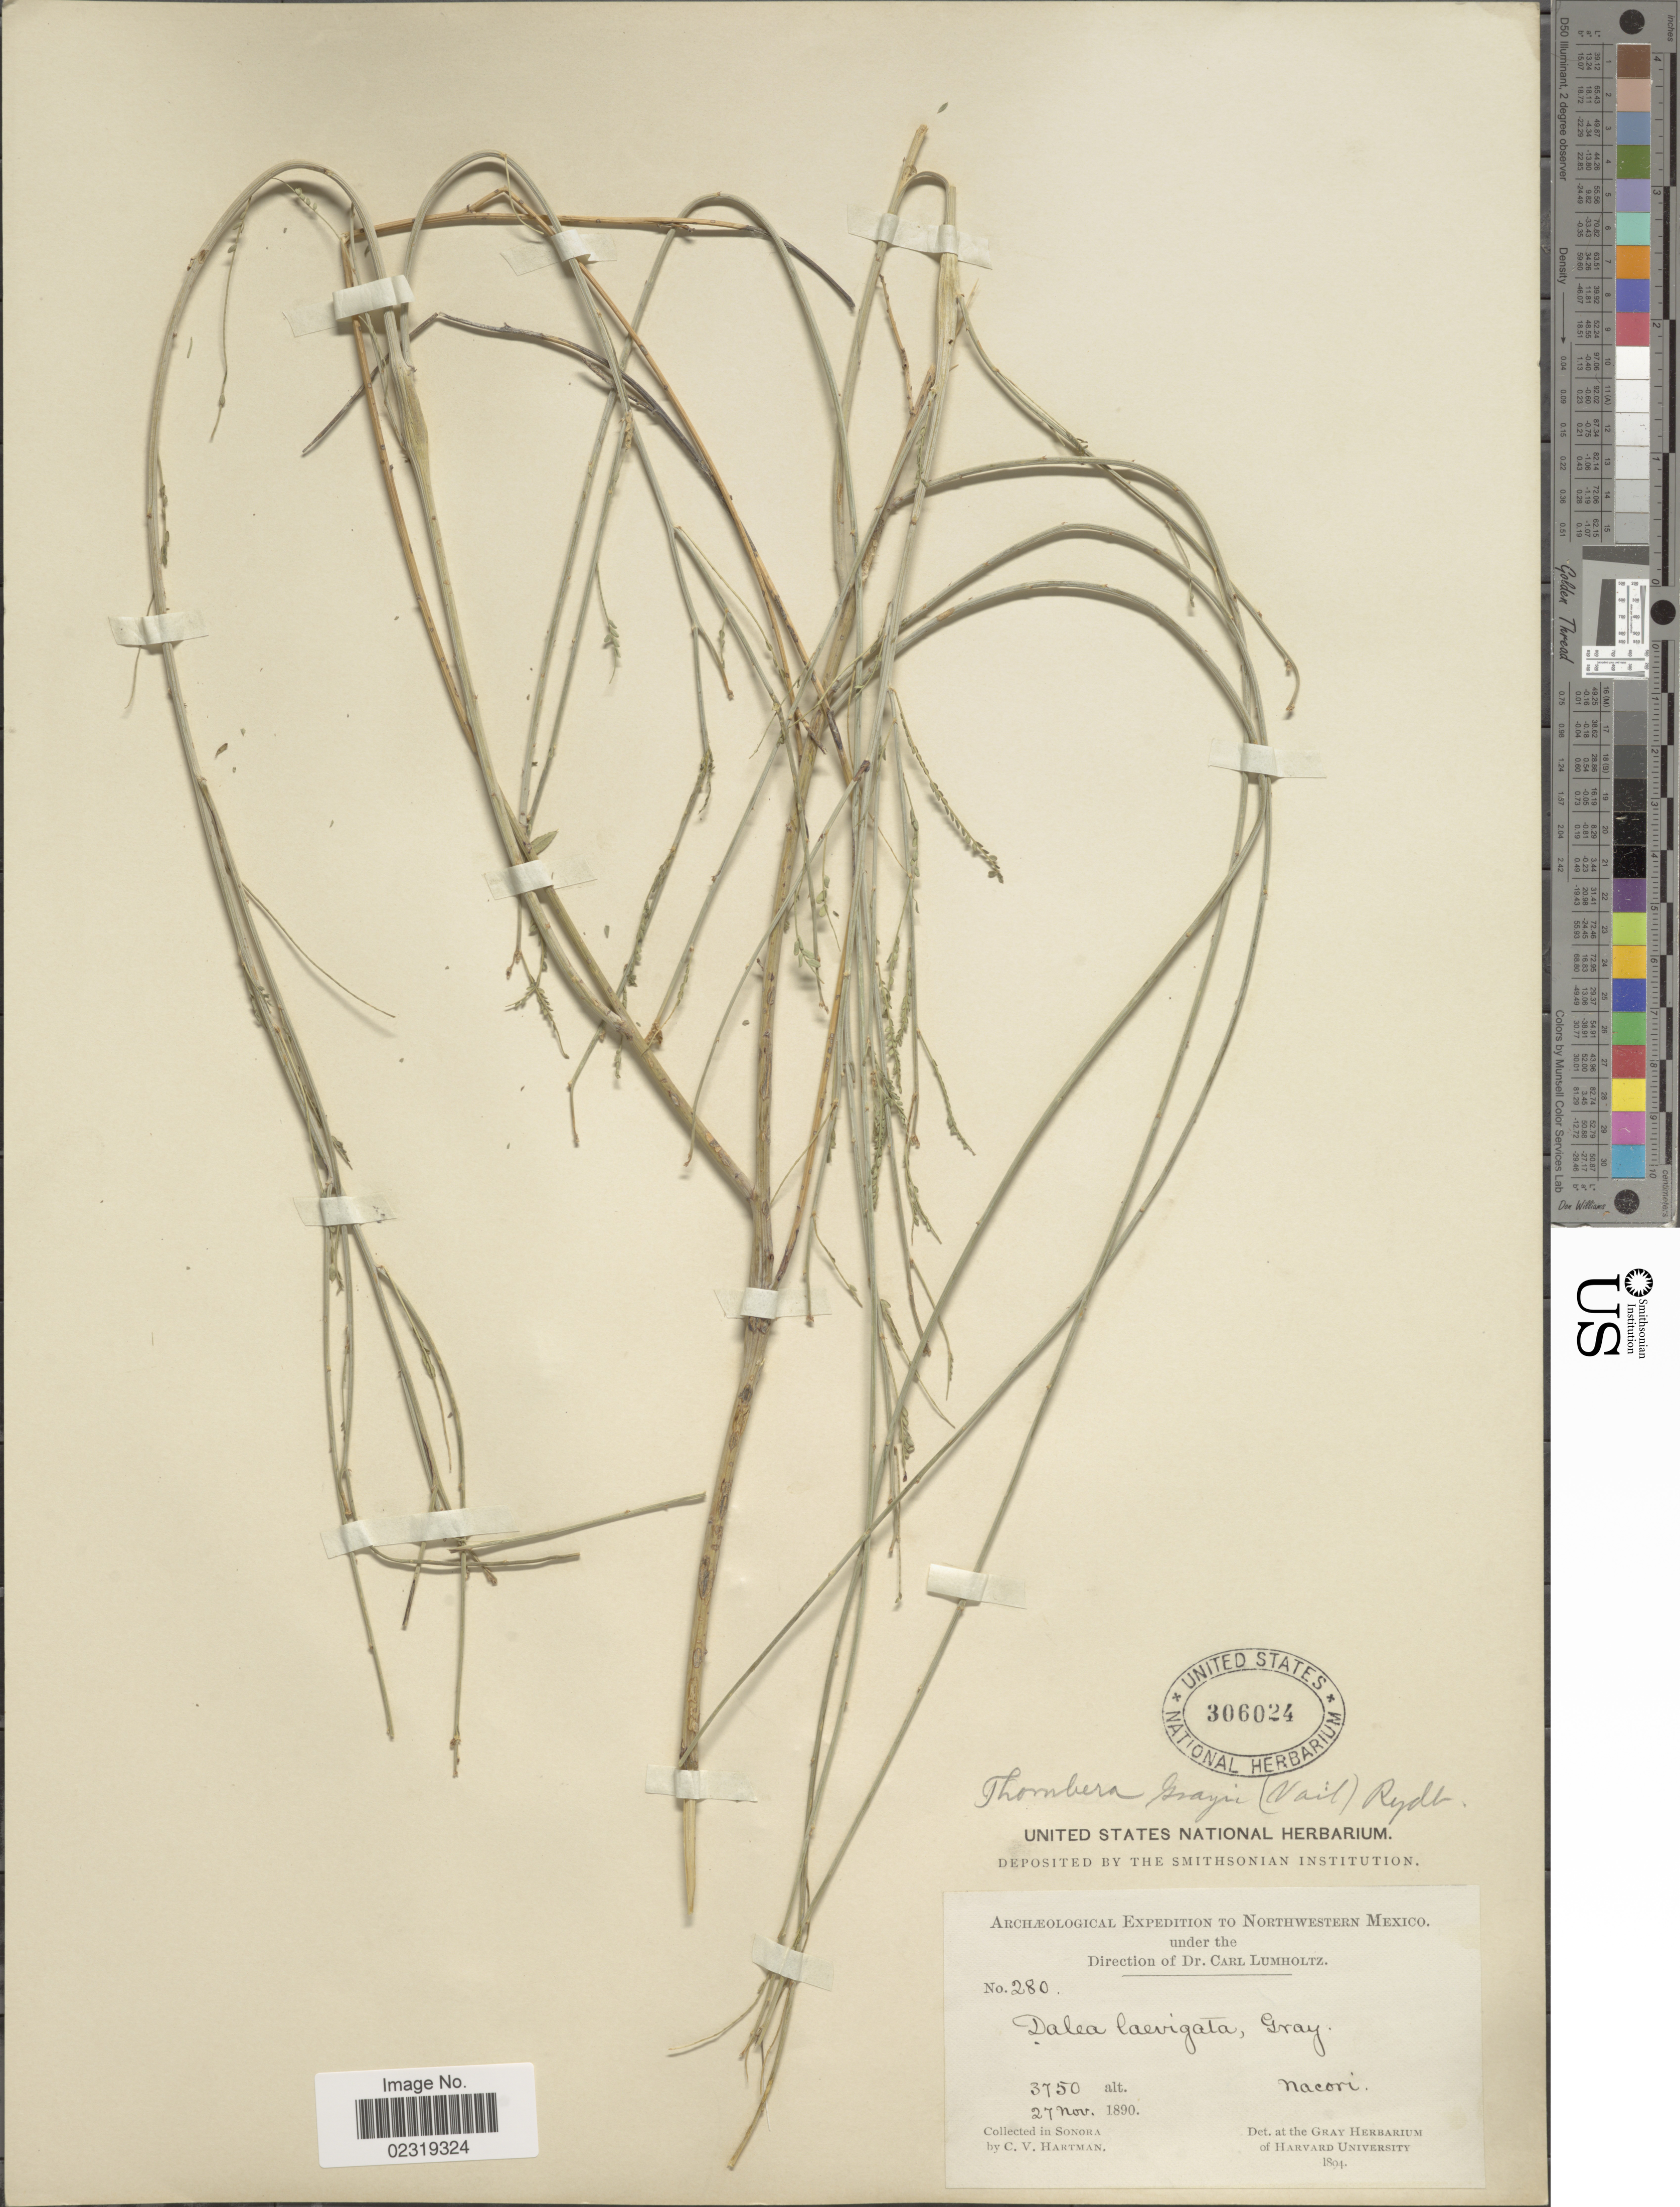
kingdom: Plantae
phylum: Tracheophyta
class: Magnoliopsida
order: Fabales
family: Fabaceae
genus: Dalea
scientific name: Dalea grayi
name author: (Vail) L.O. Williams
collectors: C. V. Hartman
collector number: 280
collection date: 1890-11-27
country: Mexico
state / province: Sonora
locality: Nacori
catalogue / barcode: US 306024